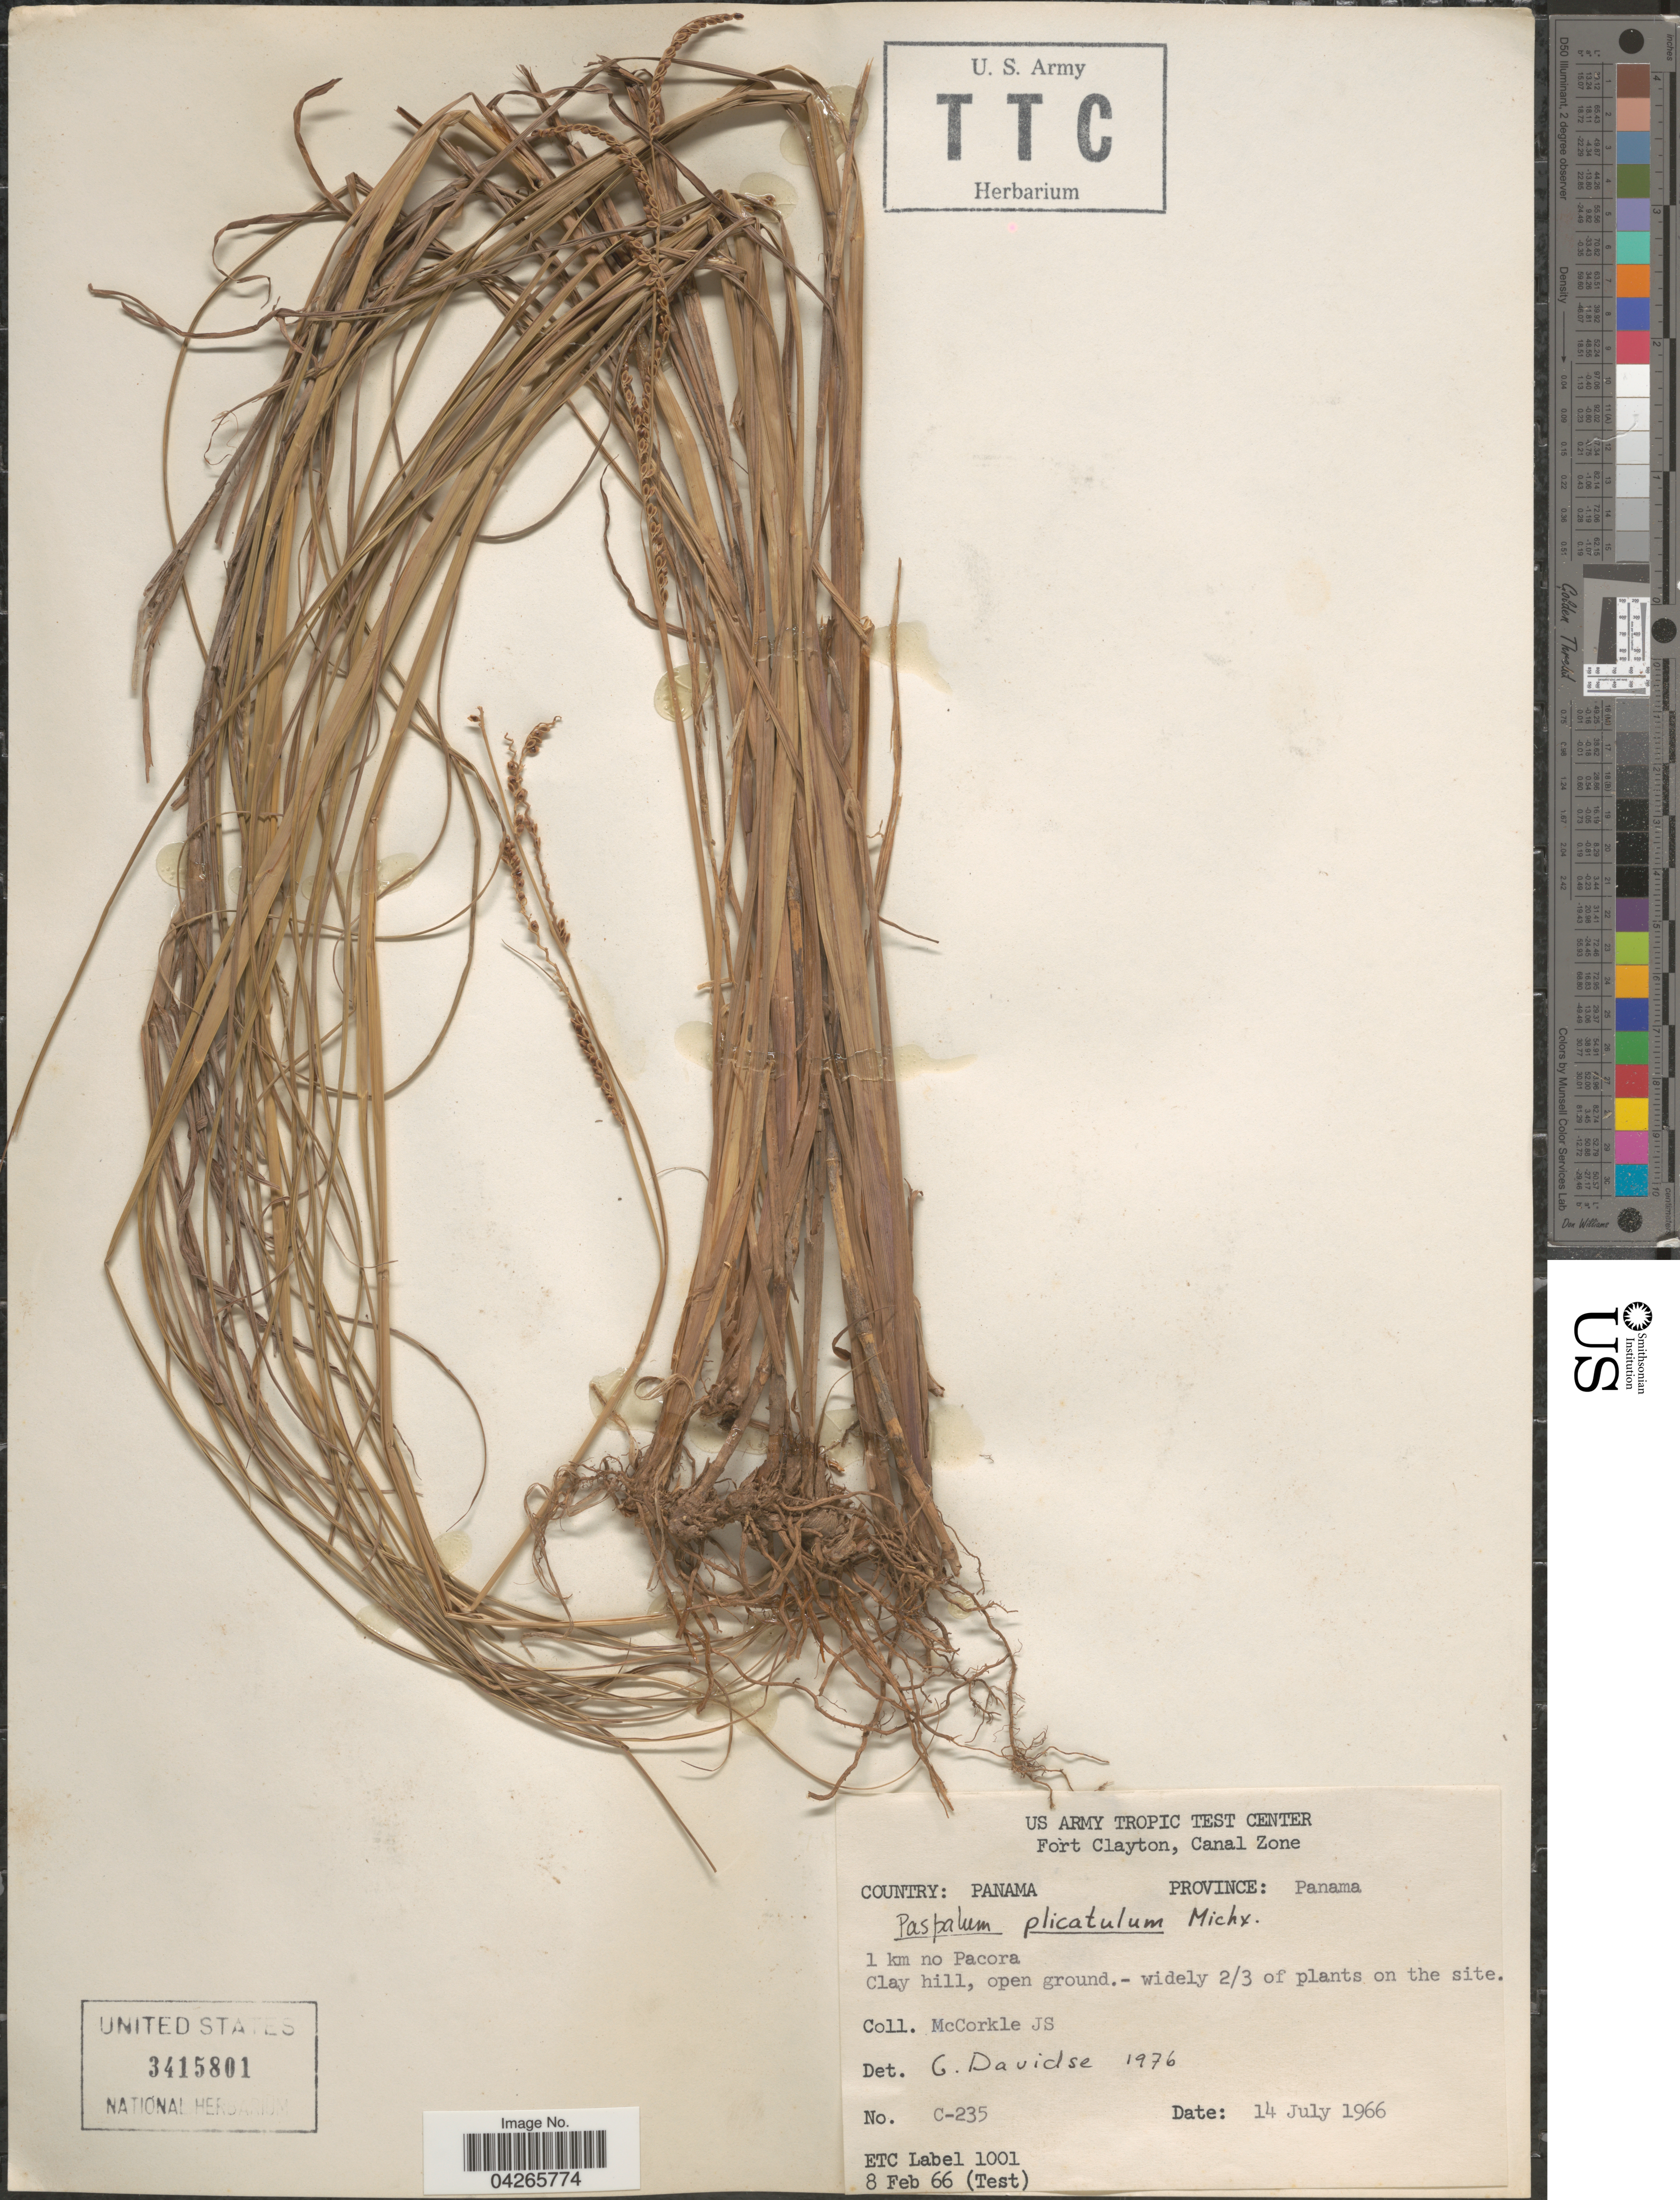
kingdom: Plantae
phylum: Tracheophyta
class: Liliopsida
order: Poales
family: Poaceae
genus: Paspalum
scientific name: Paspalum plicatulum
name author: Michx.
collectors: J. McCorkle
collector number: C-235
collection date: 1966-07-14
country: Panama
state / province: Panamá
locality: US Army Tropic Test Center. 1 km no Pacora. Clay hill, open ground. - widely 2/3 of plants on the site.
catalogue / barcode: US 3415801